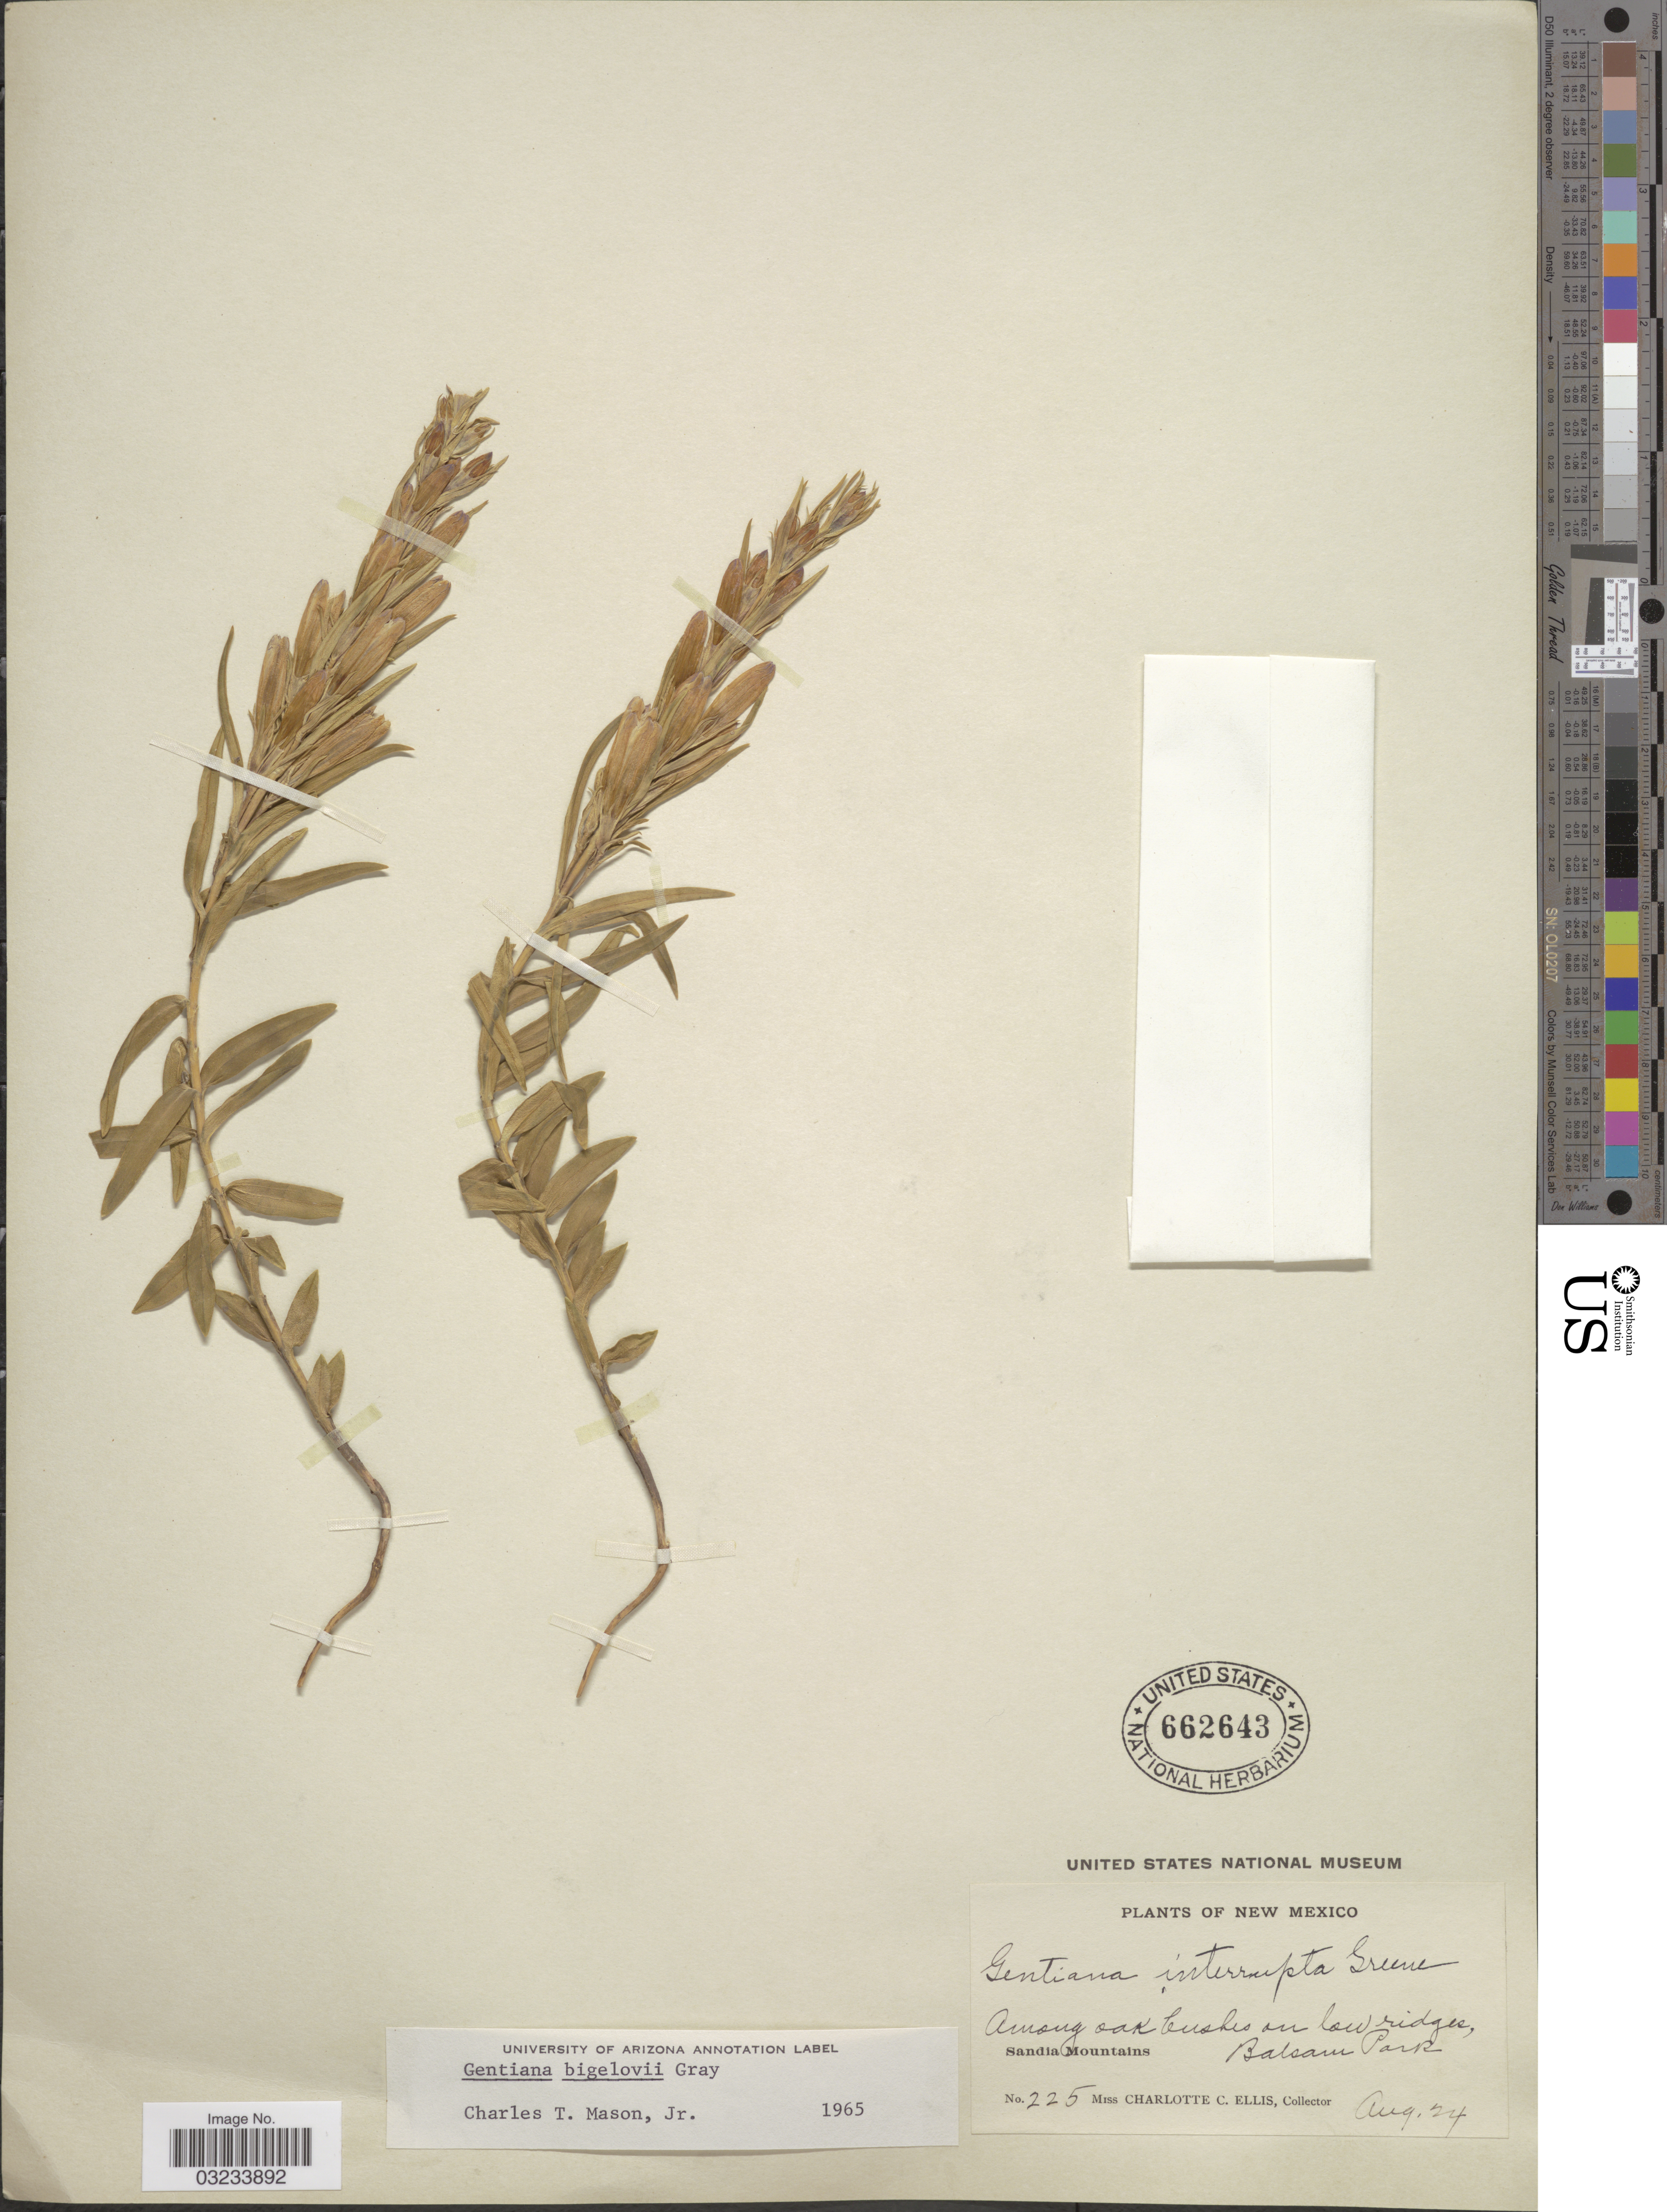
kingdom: Plantae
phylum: Tracheophyta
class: Magnoliopsida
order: Gentianales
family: Gentianaceae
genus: Gentiana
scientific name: Gentiana bigelovii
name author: A. Gray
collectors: C. C. Ellis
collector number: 225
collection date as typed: Transcribed d/m/y: /8/24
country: United States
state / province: New Mexico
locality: Among oak bushes on low ridges, Balsam Park, Sandia Mountains.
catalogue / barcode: US 662643